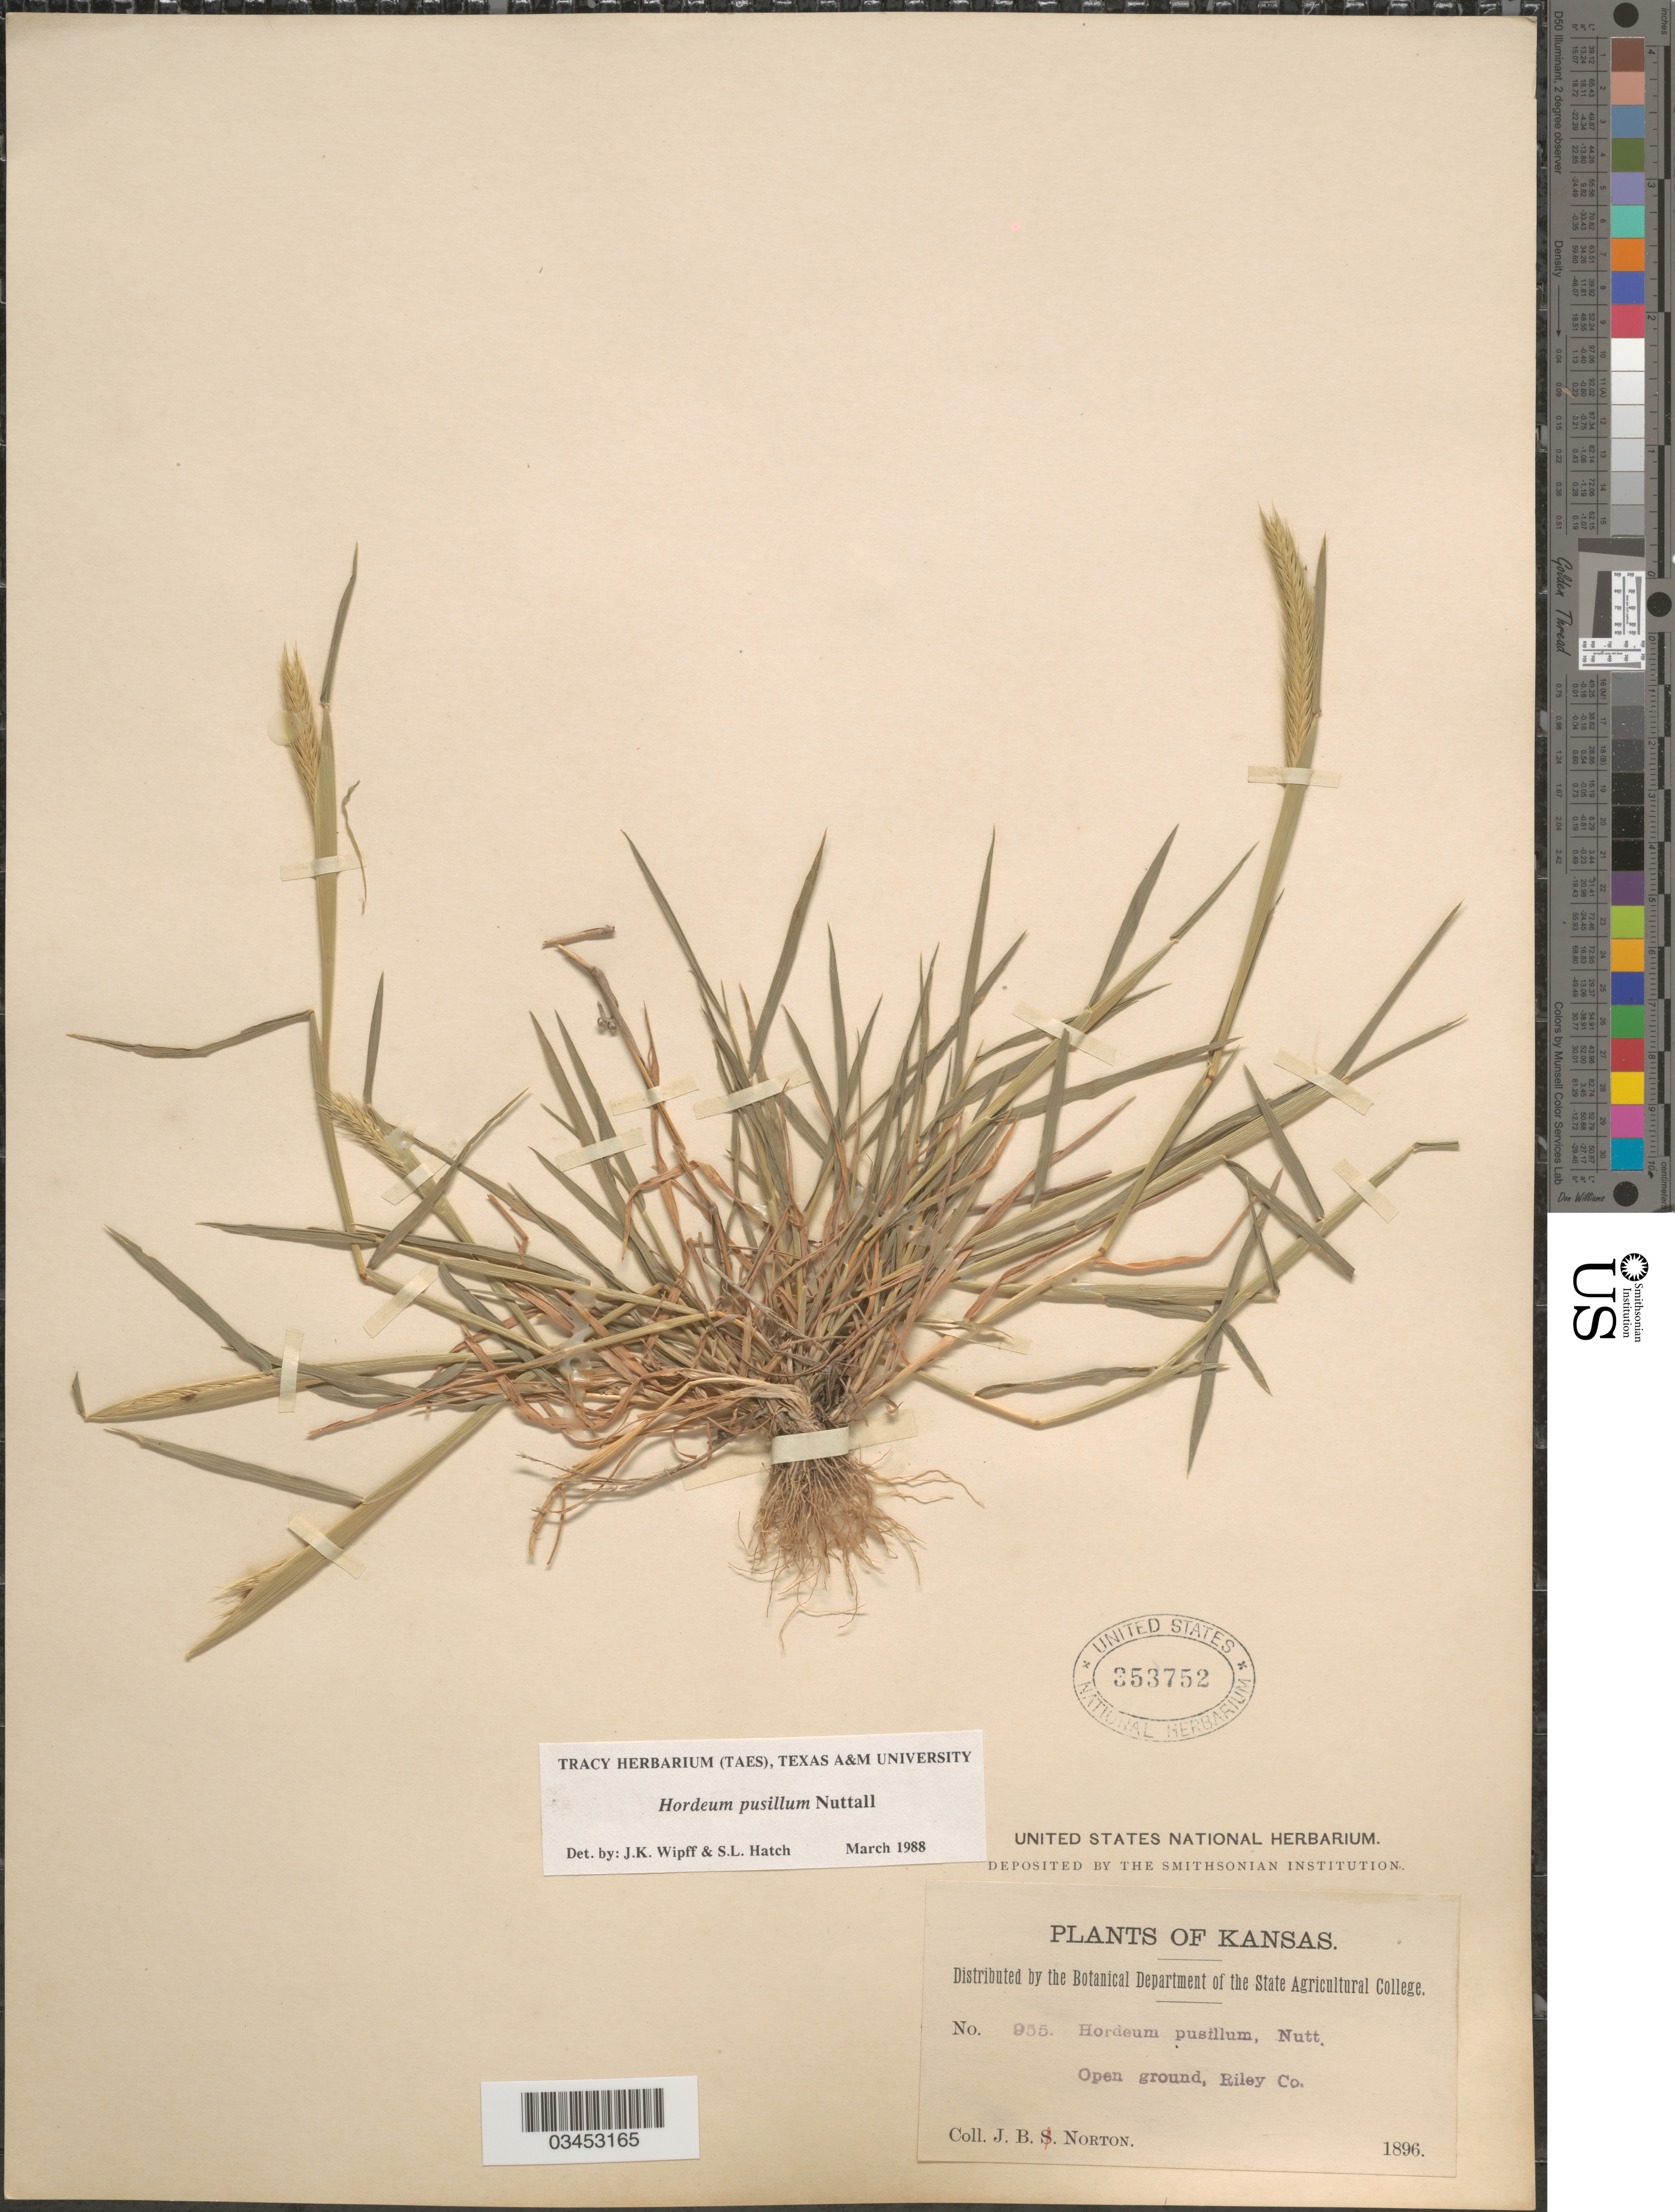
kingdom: Plantae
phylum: Tracheophyta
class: Liliopsida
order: Poales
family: Poaceae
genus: Hordeum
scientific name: Hordeum pusillum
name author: Nutt.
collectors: J. B. Norton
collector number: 955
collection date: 1896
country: United States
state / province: Kansas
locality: Open ground, Riley Co.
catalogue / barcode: US 353752